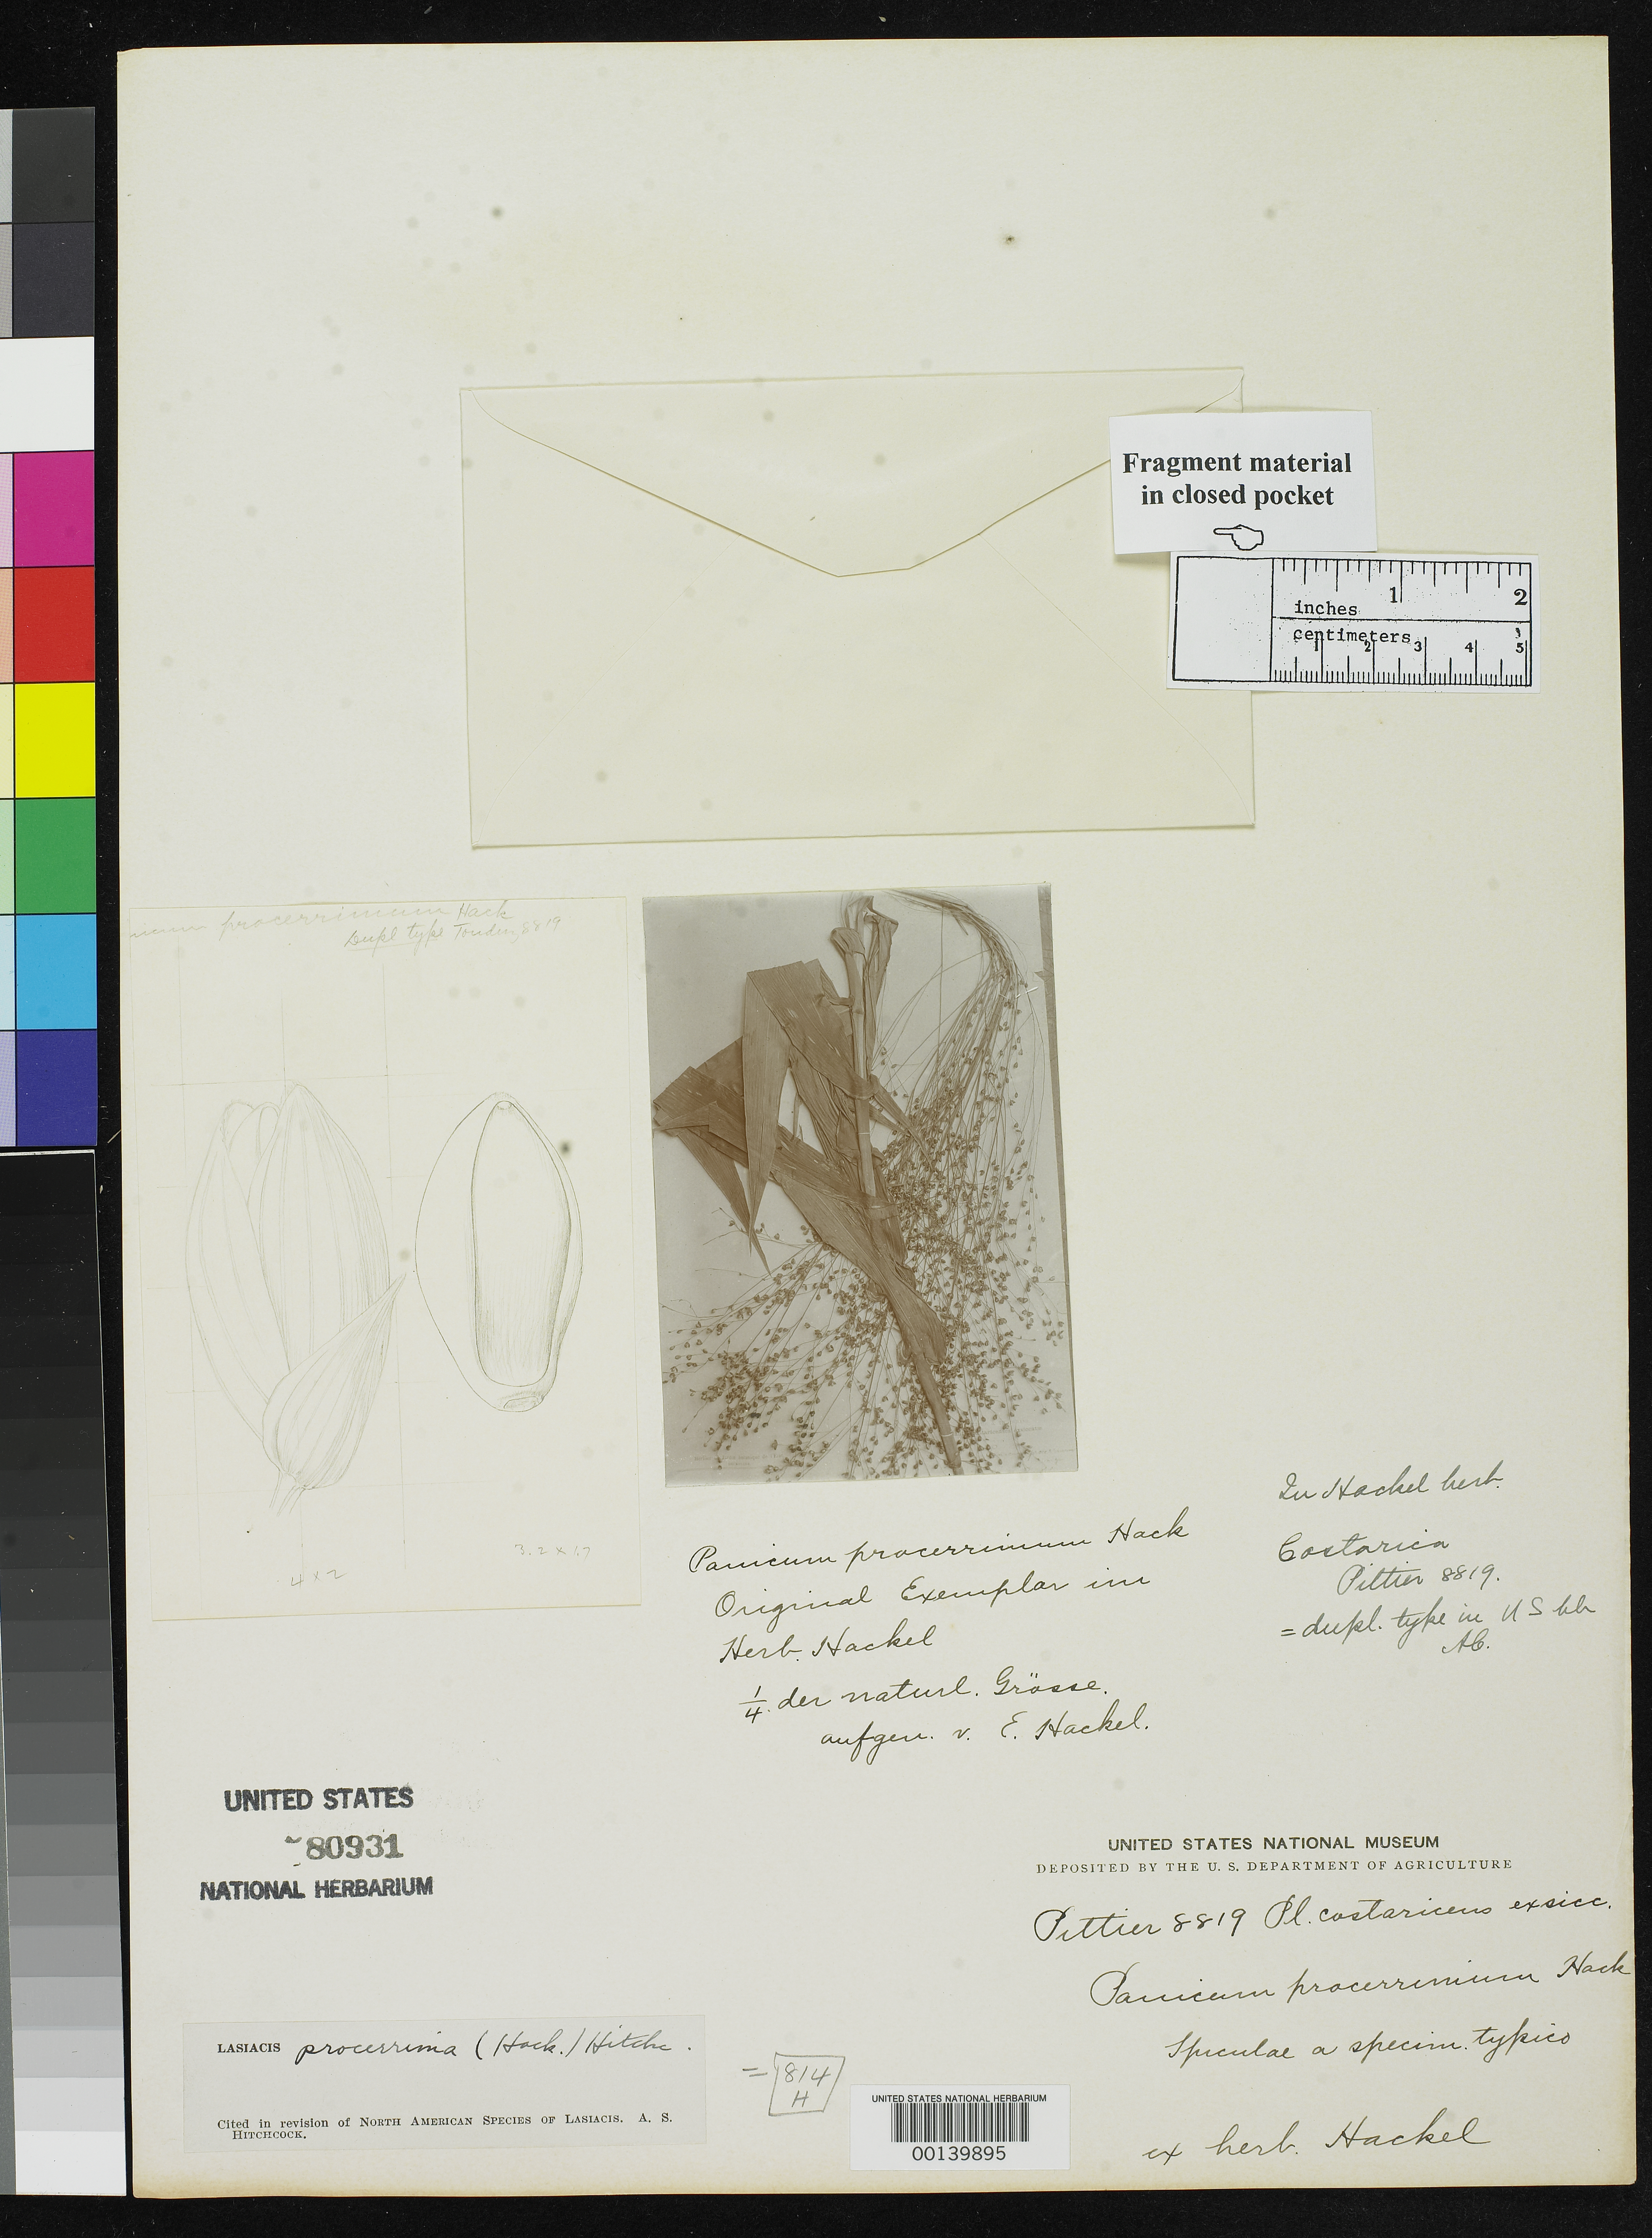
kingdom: Plantae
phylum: Tracheophyta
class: Liliopsida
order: Poales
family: Poaceae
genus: Panicum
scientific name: Panicum procerrimum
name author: Hack.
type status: Isotype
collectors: A. Tonduz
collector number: [Pittier] 8819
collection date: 1894-08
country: Costa Rica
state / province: San José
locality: San Jose, près La Verbena et Alajuelita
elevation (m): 1000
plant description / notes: Fragmentary material of type specimen ex herb. Hackel.; Protologue cites "Pittier n. 8819" but specimen apparently collected by Tonduz.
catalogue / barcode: US 80931